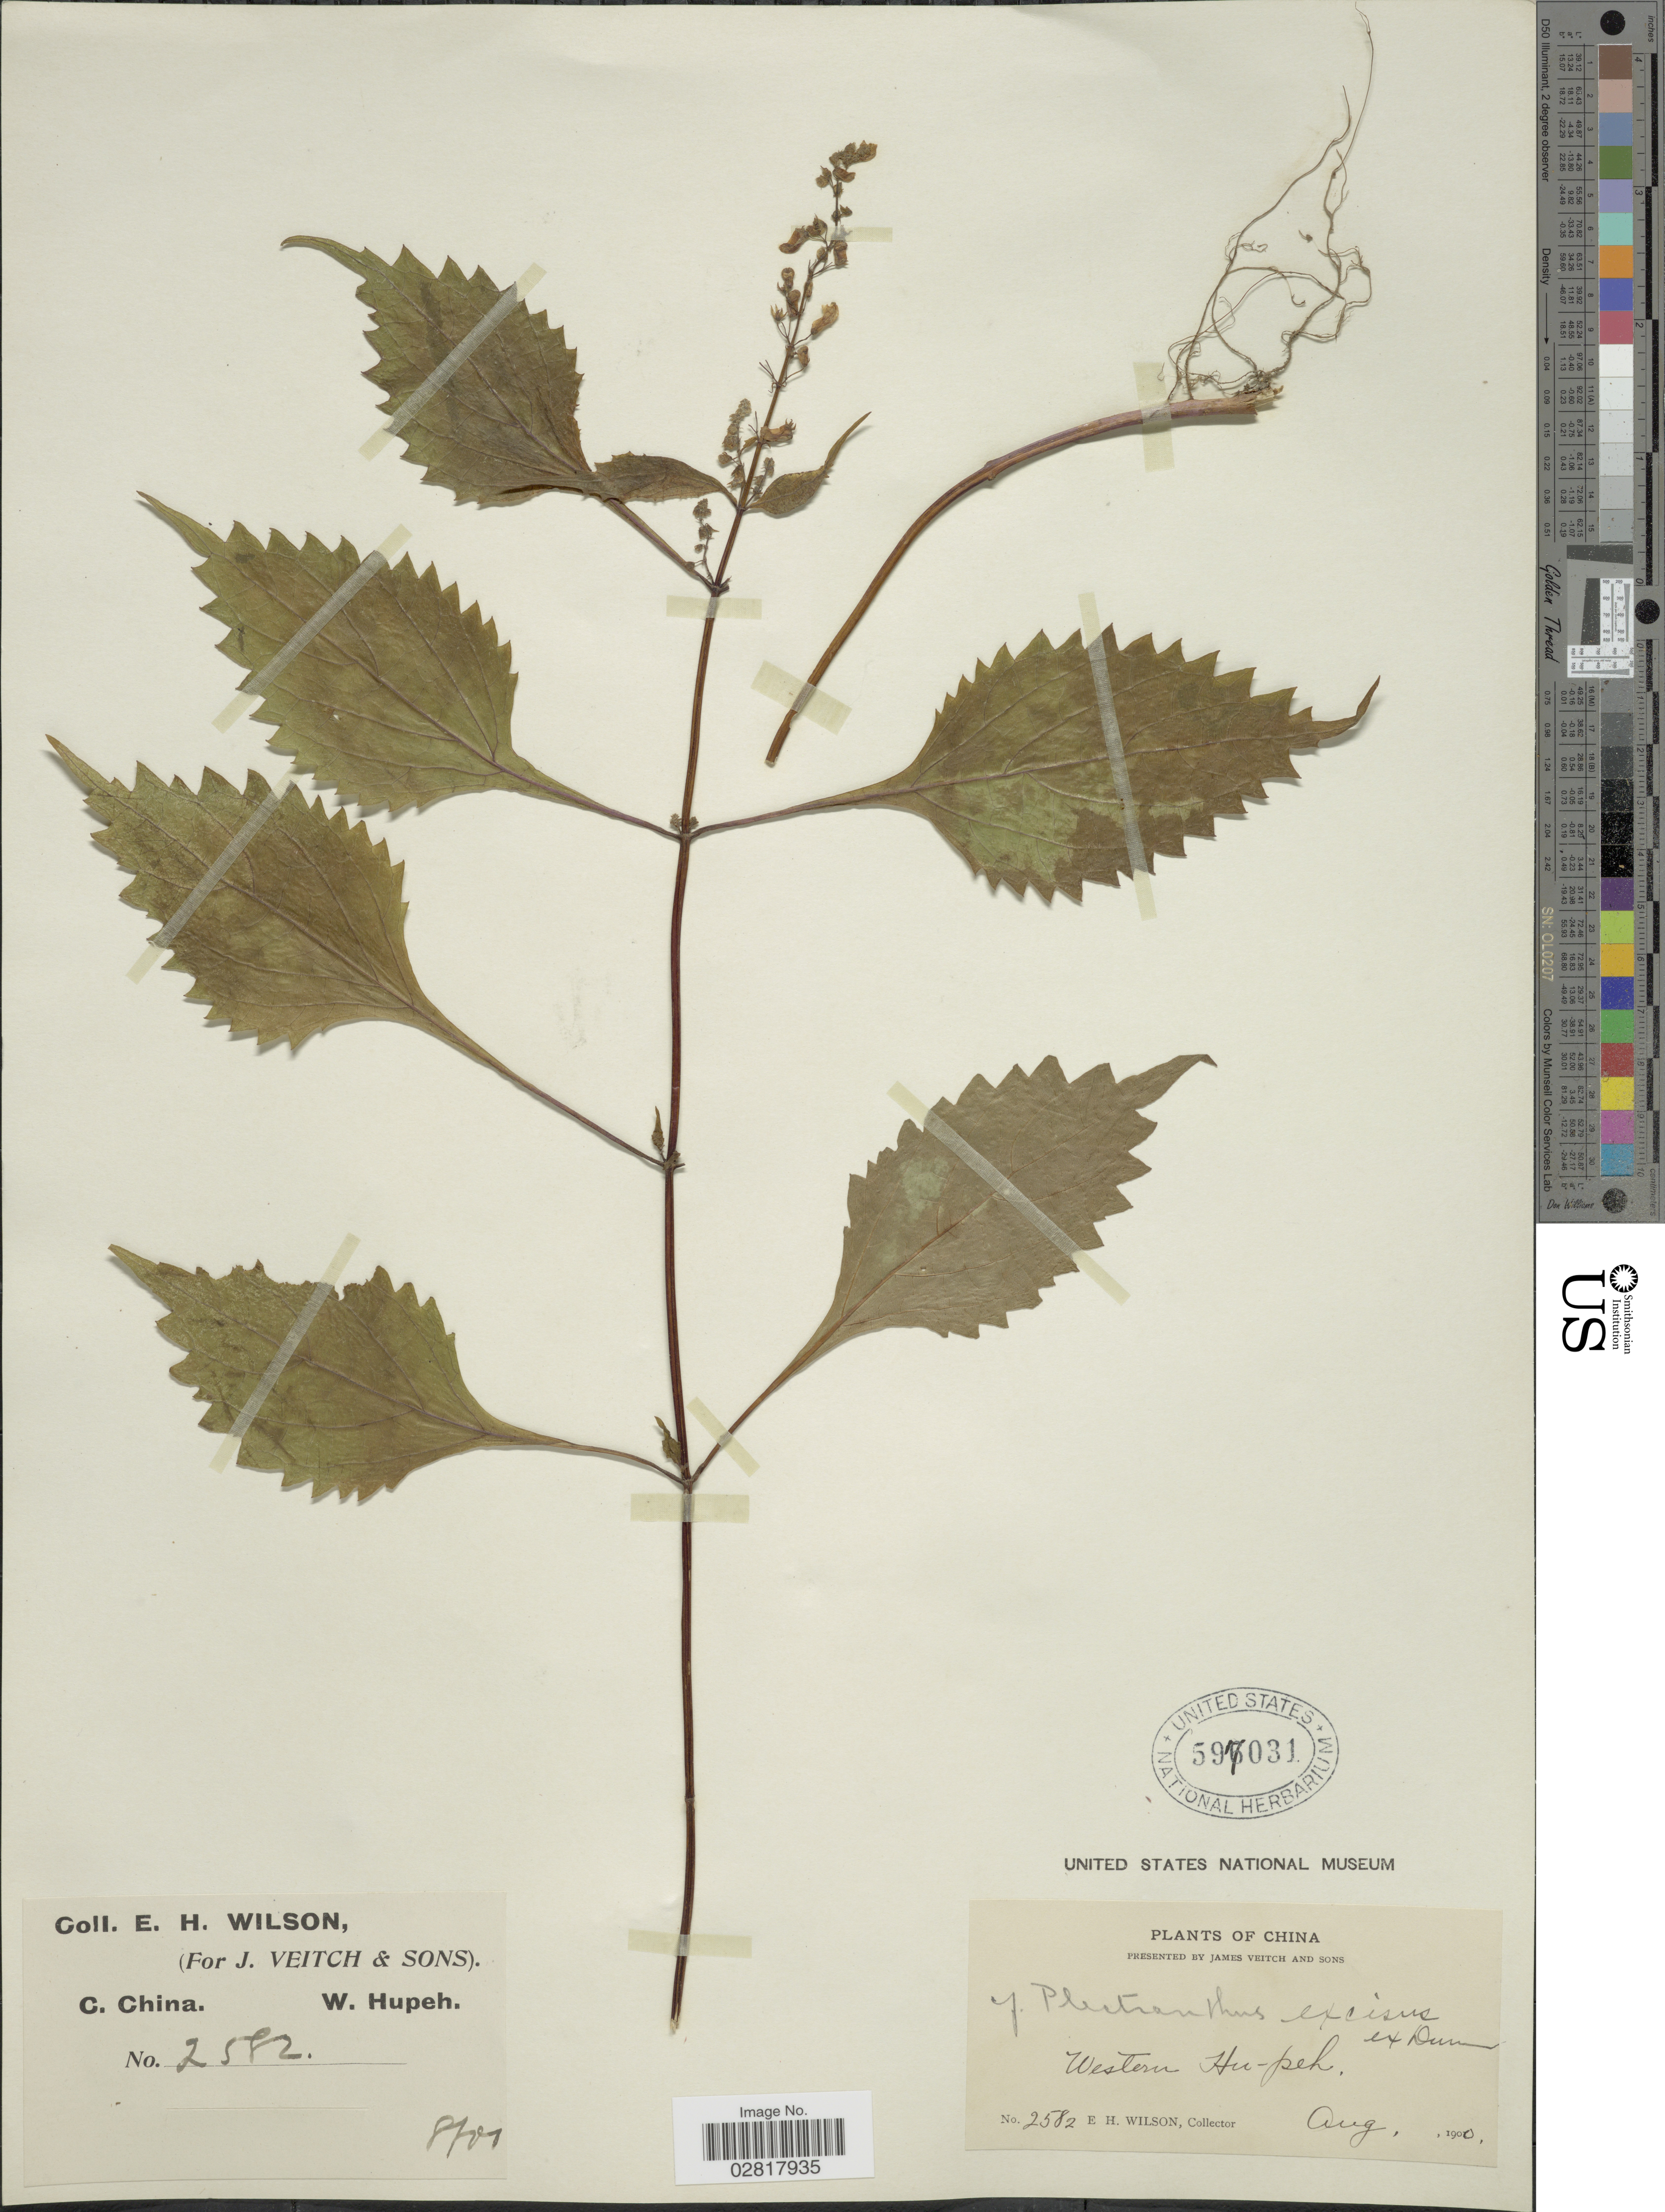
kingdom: Plantae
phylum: Tracheophyta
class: Magnoliopsida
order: Lamiales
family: Lamiaceae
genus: Plectranthus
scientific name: Plectranthus excisus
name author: Maxim.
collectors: E. Wilson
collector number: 2582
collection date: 1900-08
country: China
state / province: Hubei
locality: C. China. Western Hu-peh.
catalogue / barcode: US 597031